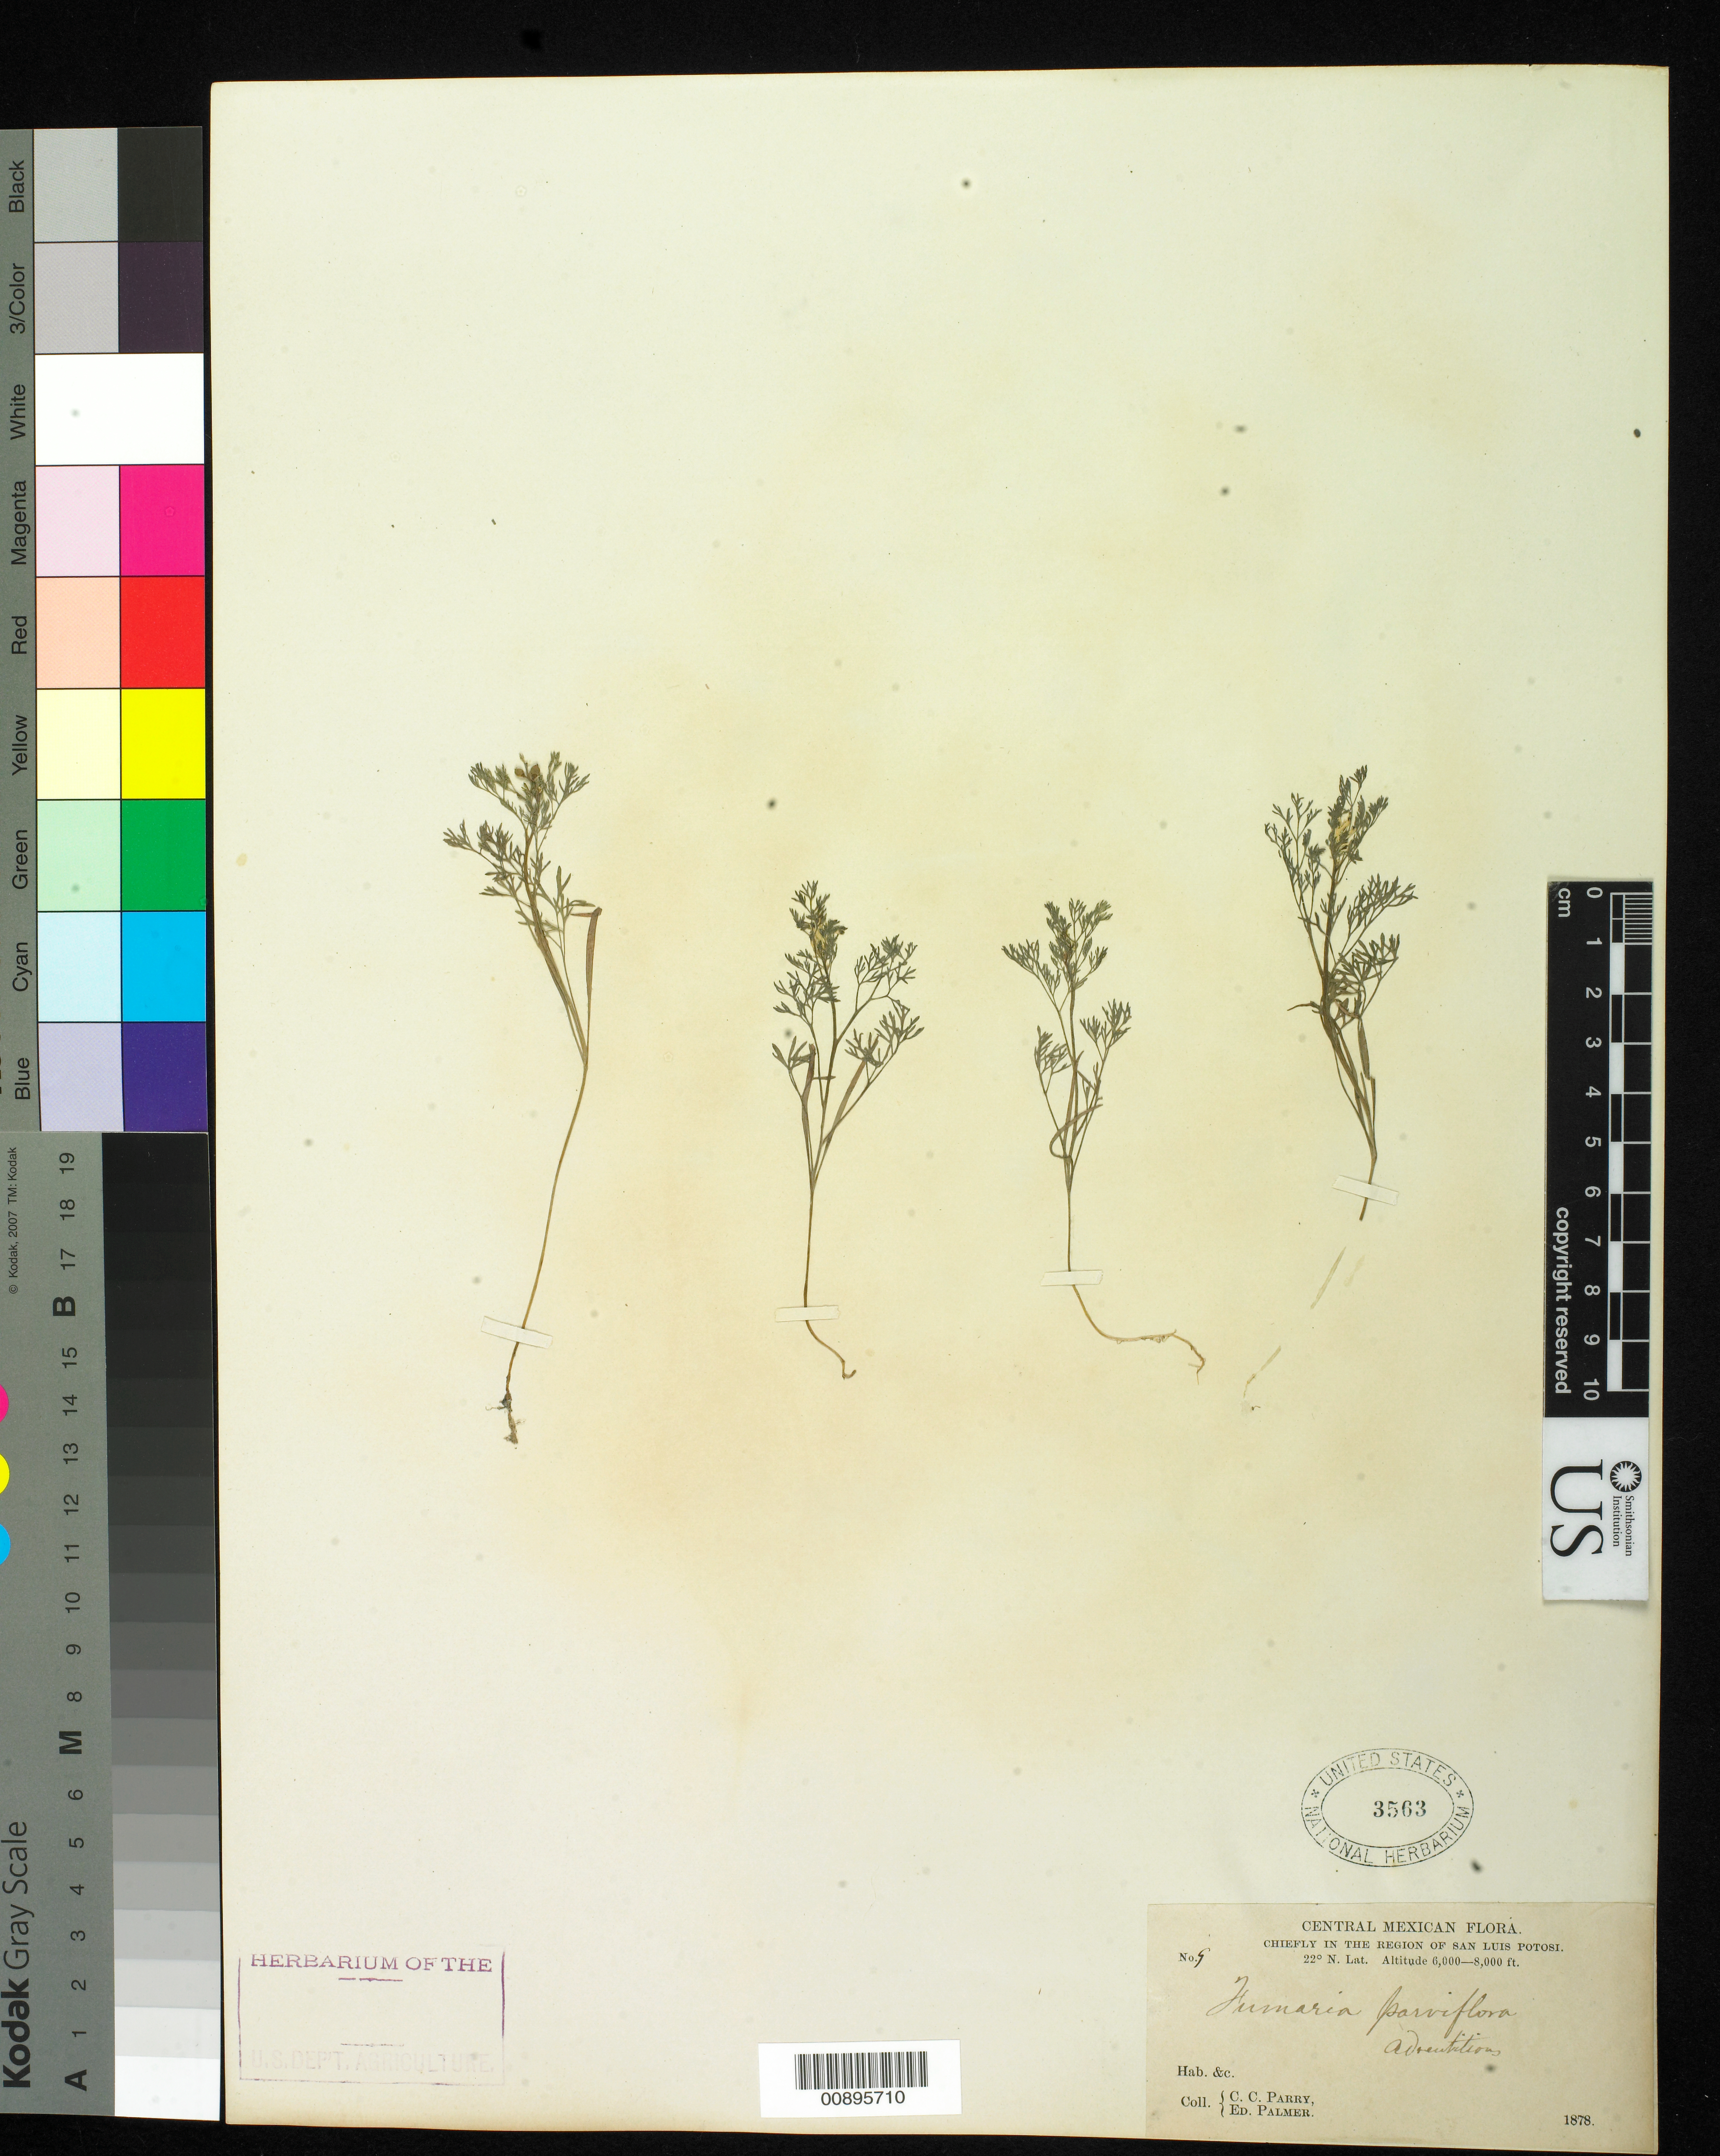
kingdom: Plantae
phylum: Tracheophyta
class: Magnoliopsida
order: Ranunculales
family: Papaveraceae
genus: Fumaria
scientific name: Fumaria parviflora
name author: Lam.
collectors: C. C. Parry & E. Palmer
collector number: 9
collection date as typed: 1878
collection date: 1878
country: Mexico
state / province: San Luis Potosí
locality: Chiefly in the region of San Luis Potosí.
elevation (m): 1829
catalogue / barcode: US 3563